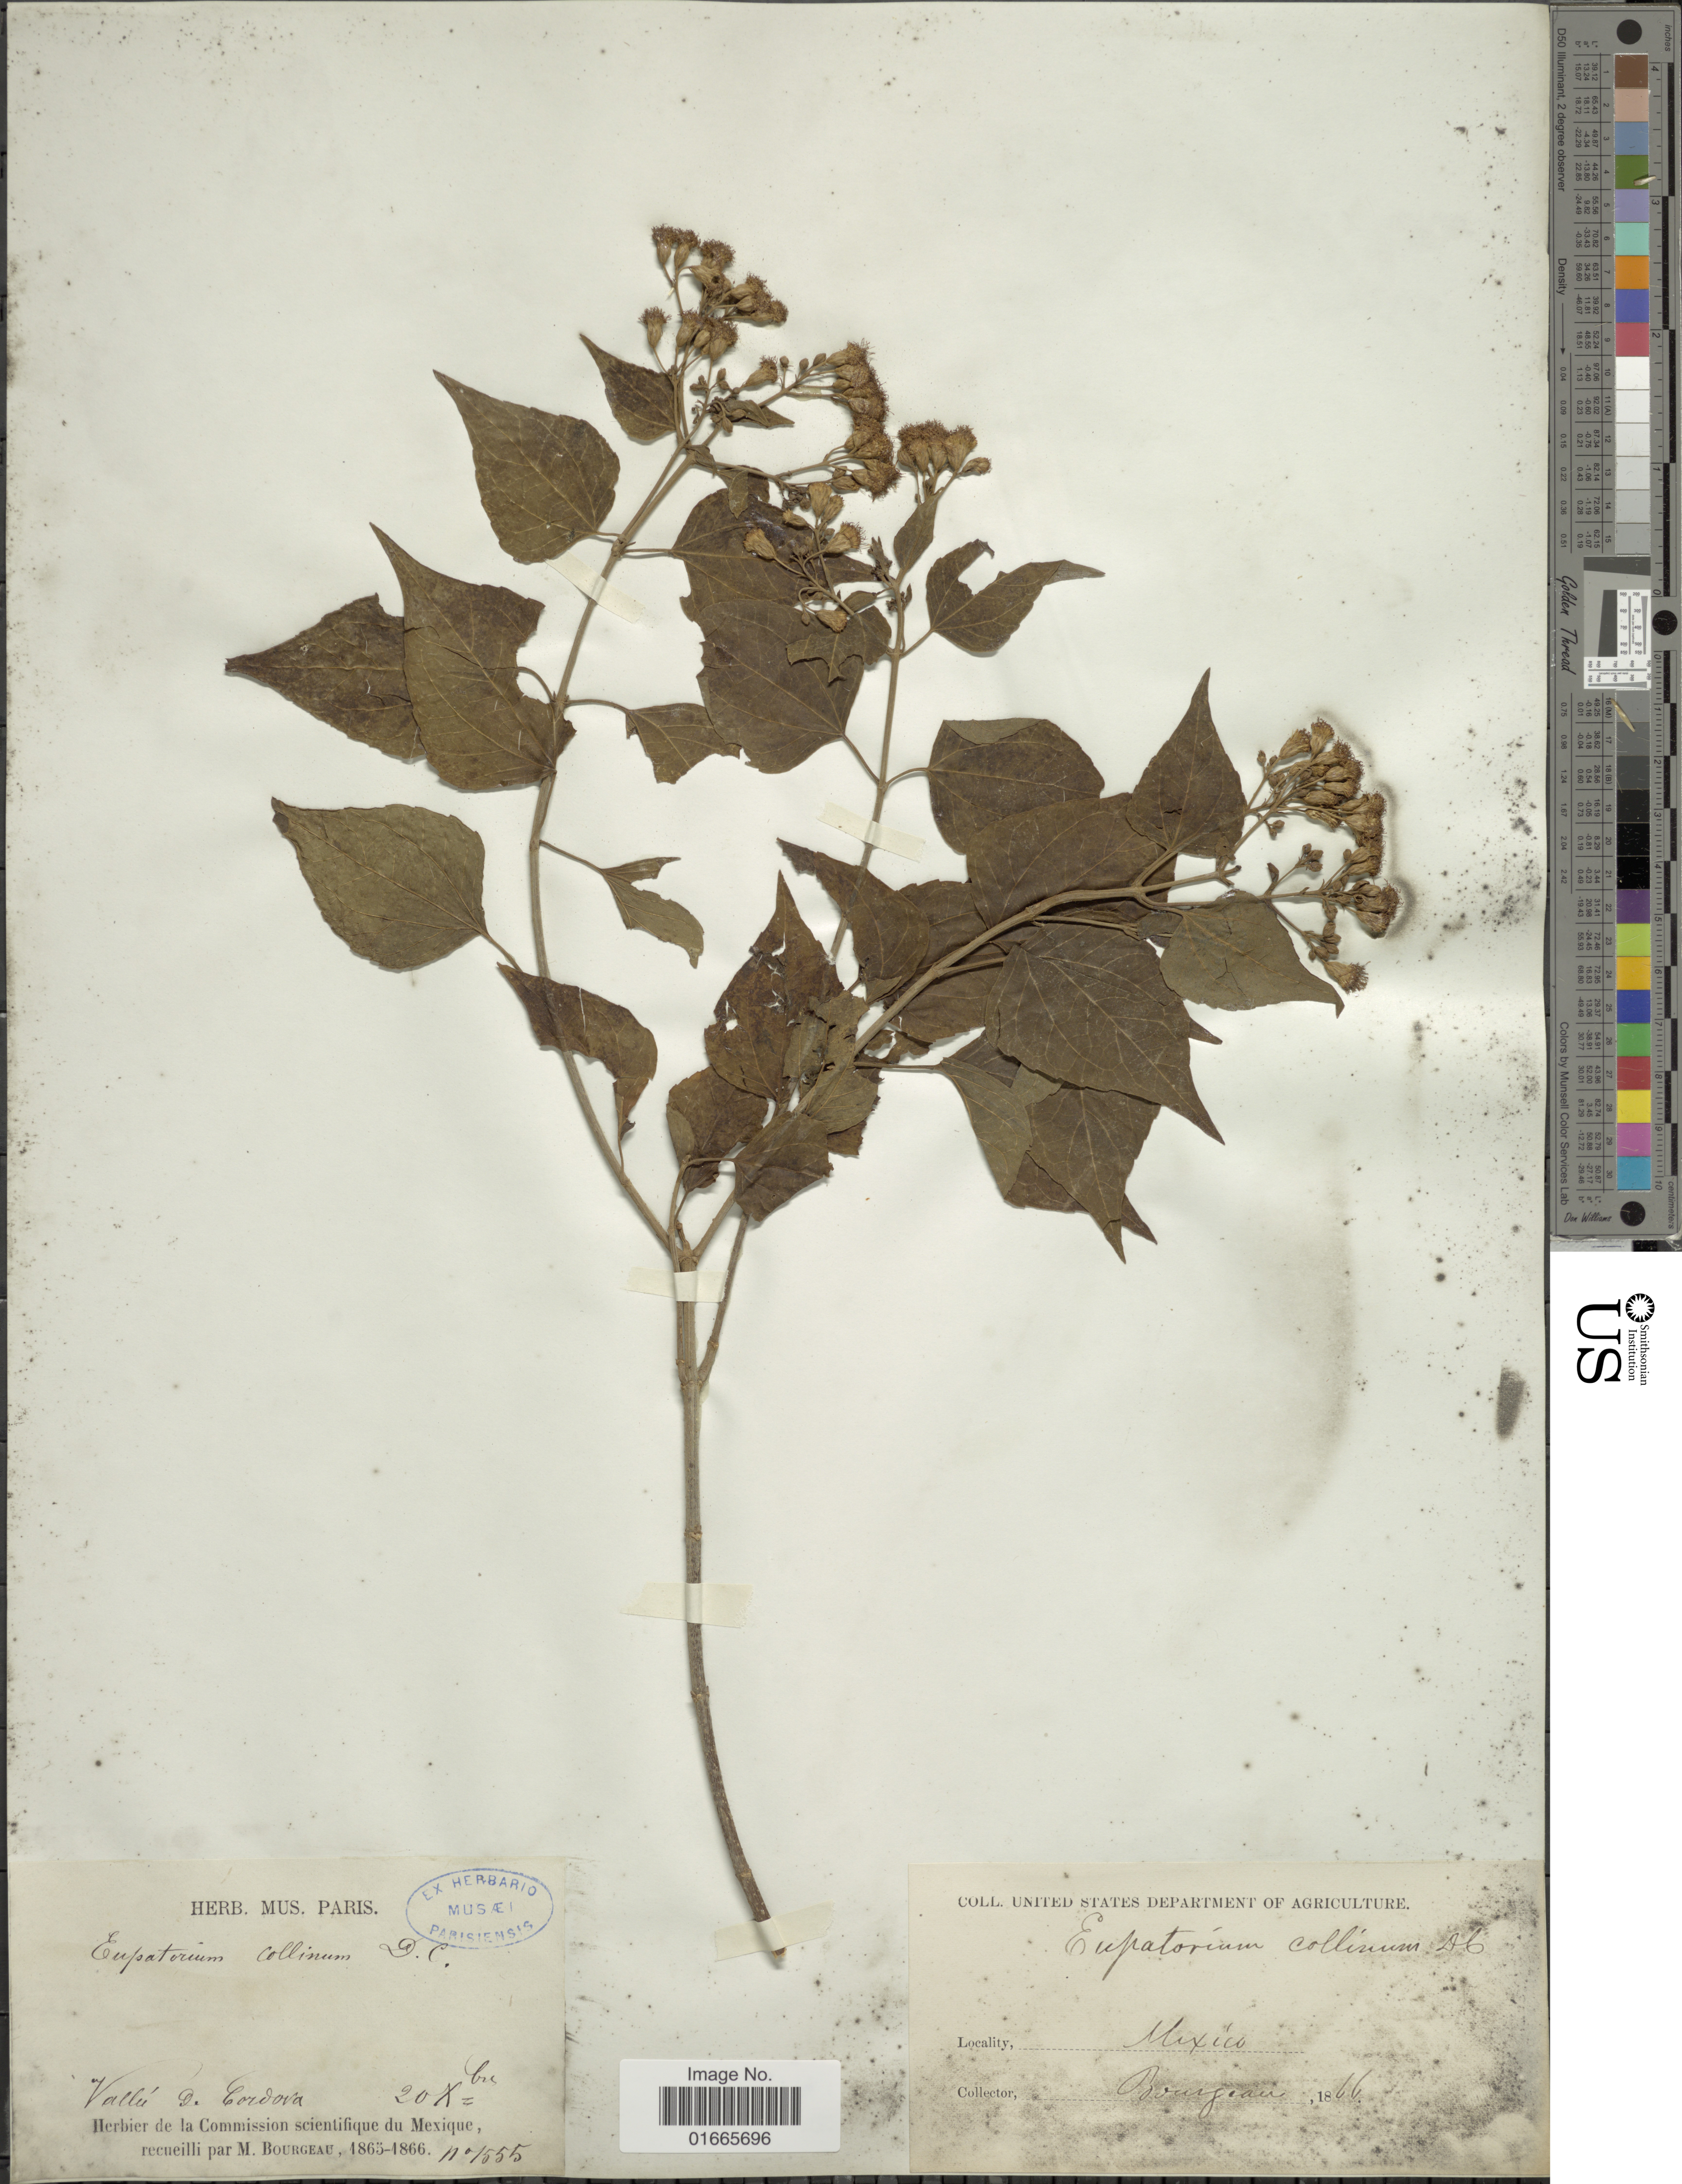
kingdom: Plantae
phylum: Tracheophyta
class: Magnoliopsida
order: Asterales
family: Asteraceae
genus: Chromolaena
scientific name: Chromolaena collina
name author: (DC.) R.M. King & H. Rob.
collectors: M. Borgeau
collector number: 1555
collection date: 1865-12-20/1866-12-20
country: Mexico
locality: Valle G. Cordova